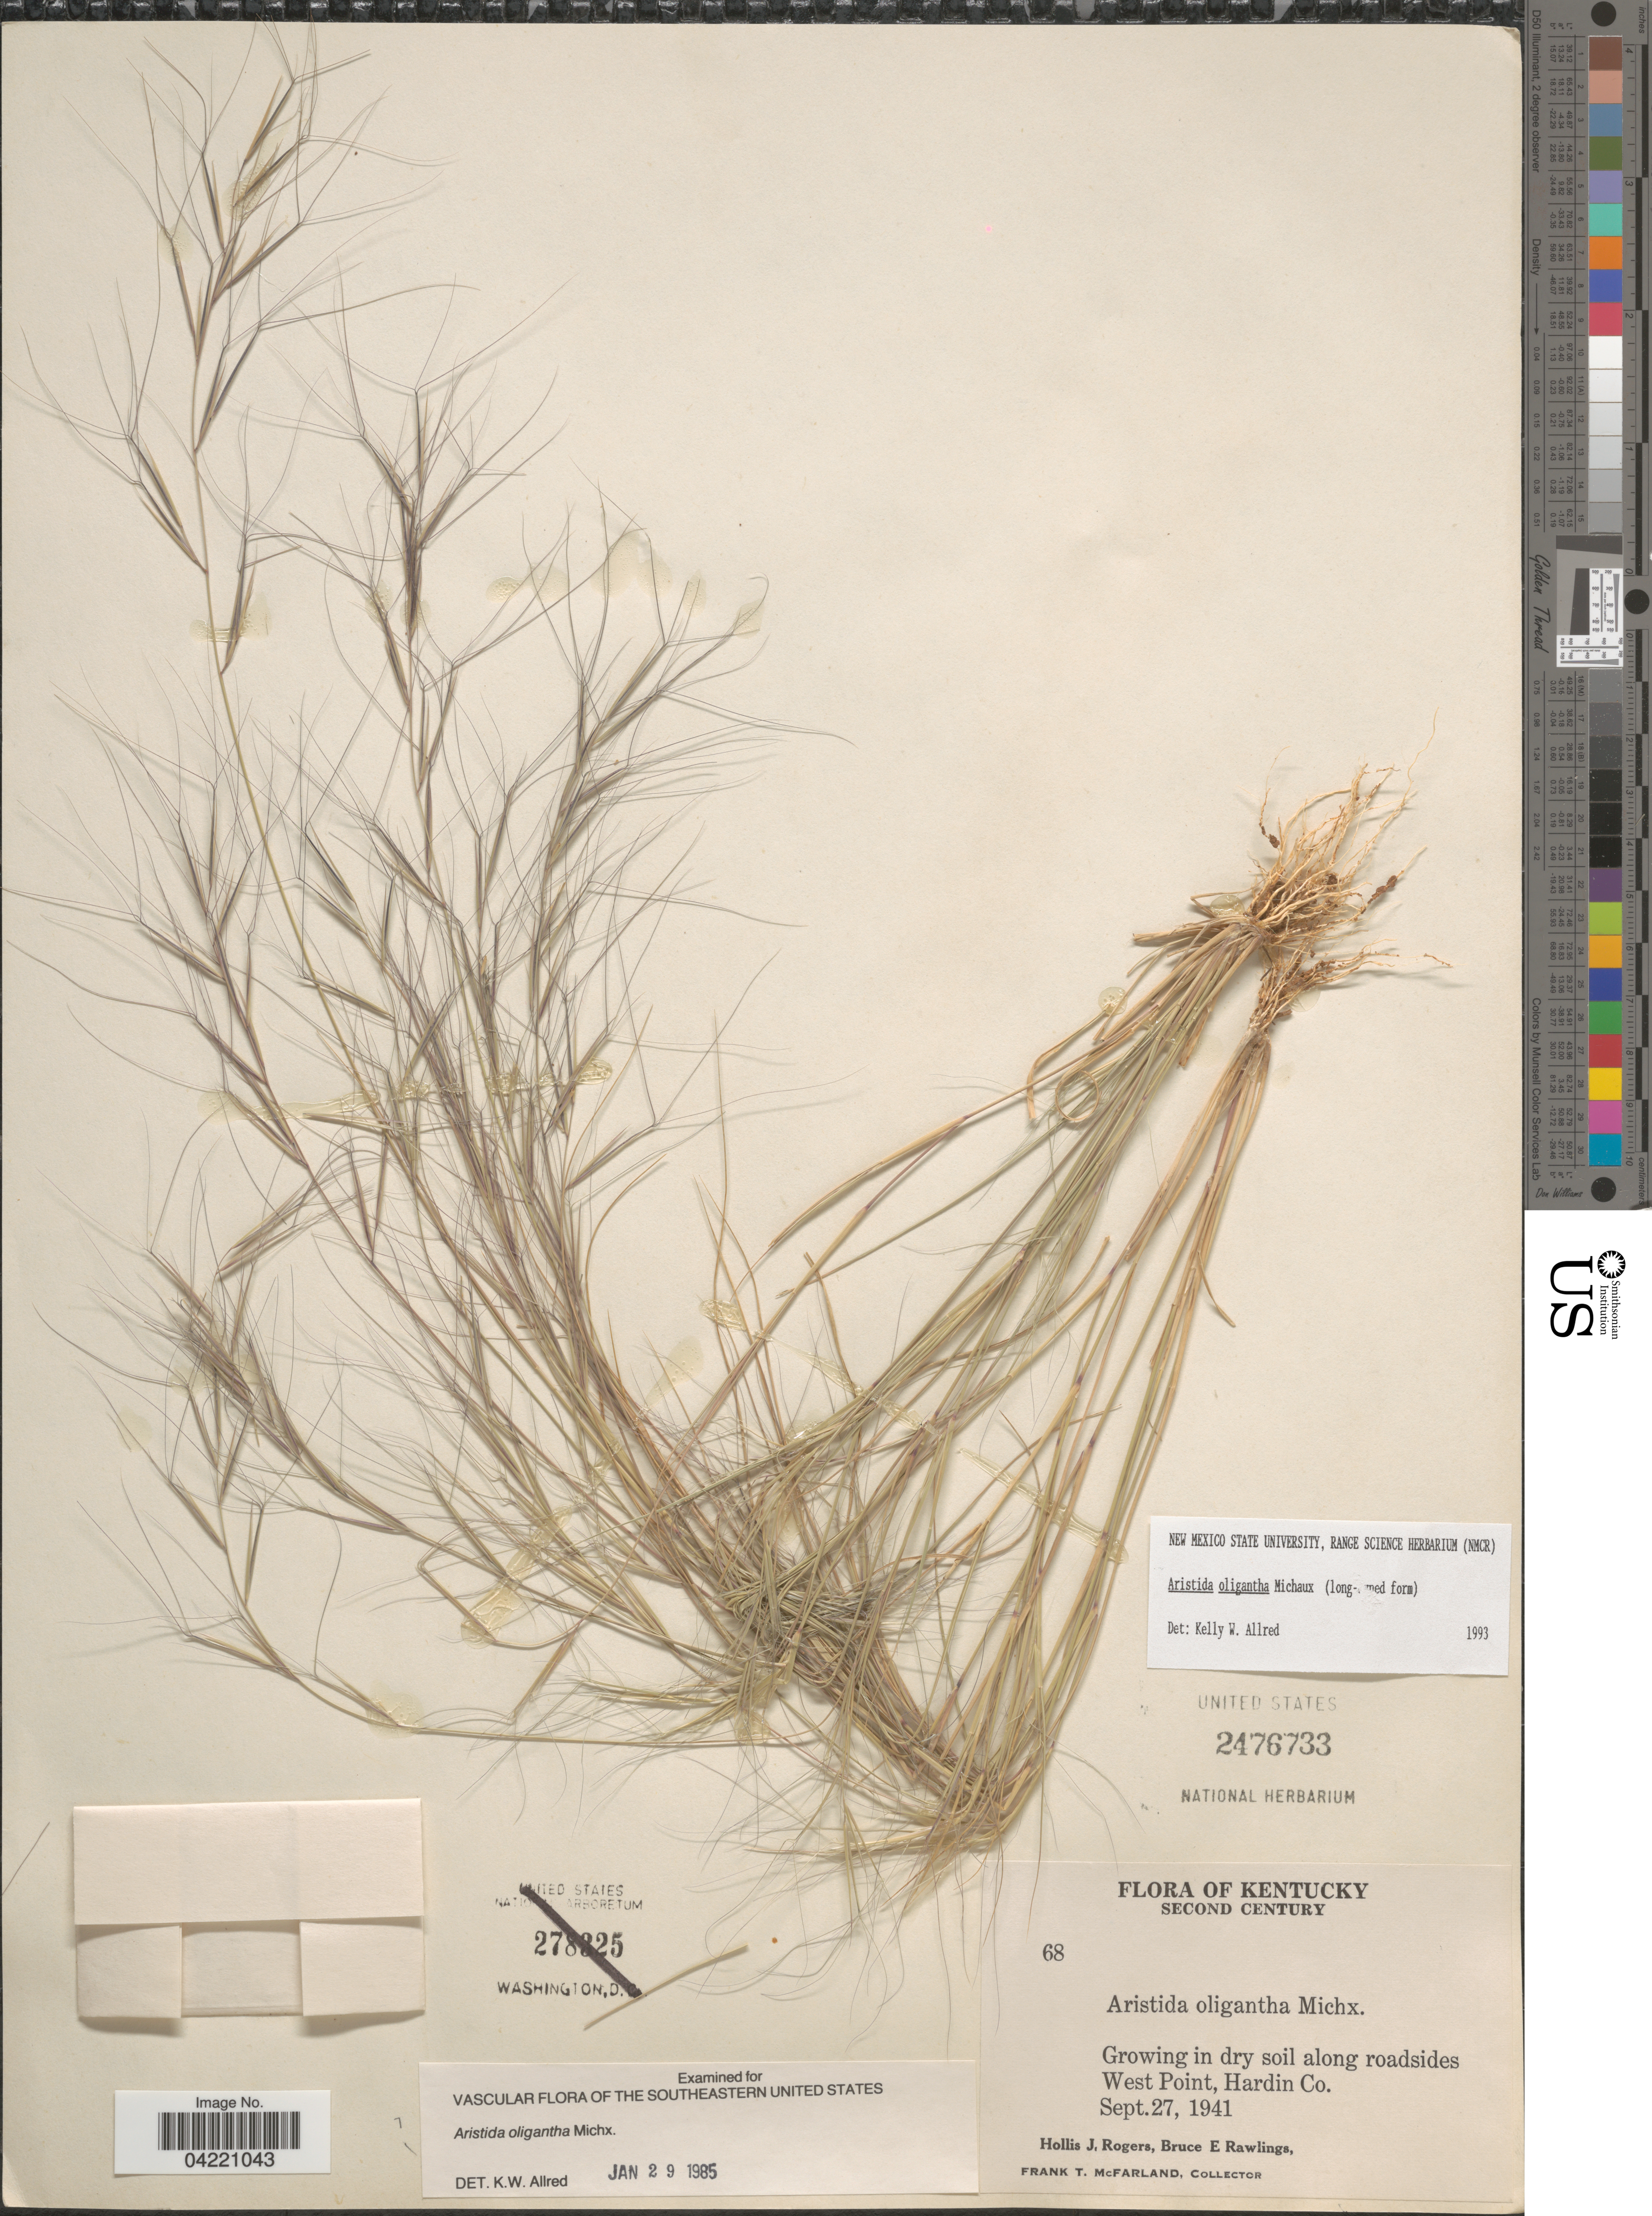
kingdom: Plantae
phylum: Tracheophyta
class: Liliopsida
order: Poales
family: Poaceae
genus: Aristida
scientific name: Aristida oligantha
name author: Michx.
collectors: H. J. Rogers, B. Rawlings & F. McFarland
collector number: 68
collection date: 1941-09-27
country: United States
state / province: Kentucky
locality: Second Century. Growing in dry soil along roadsides West Point, Hardin Co.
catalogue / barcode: US 2476733